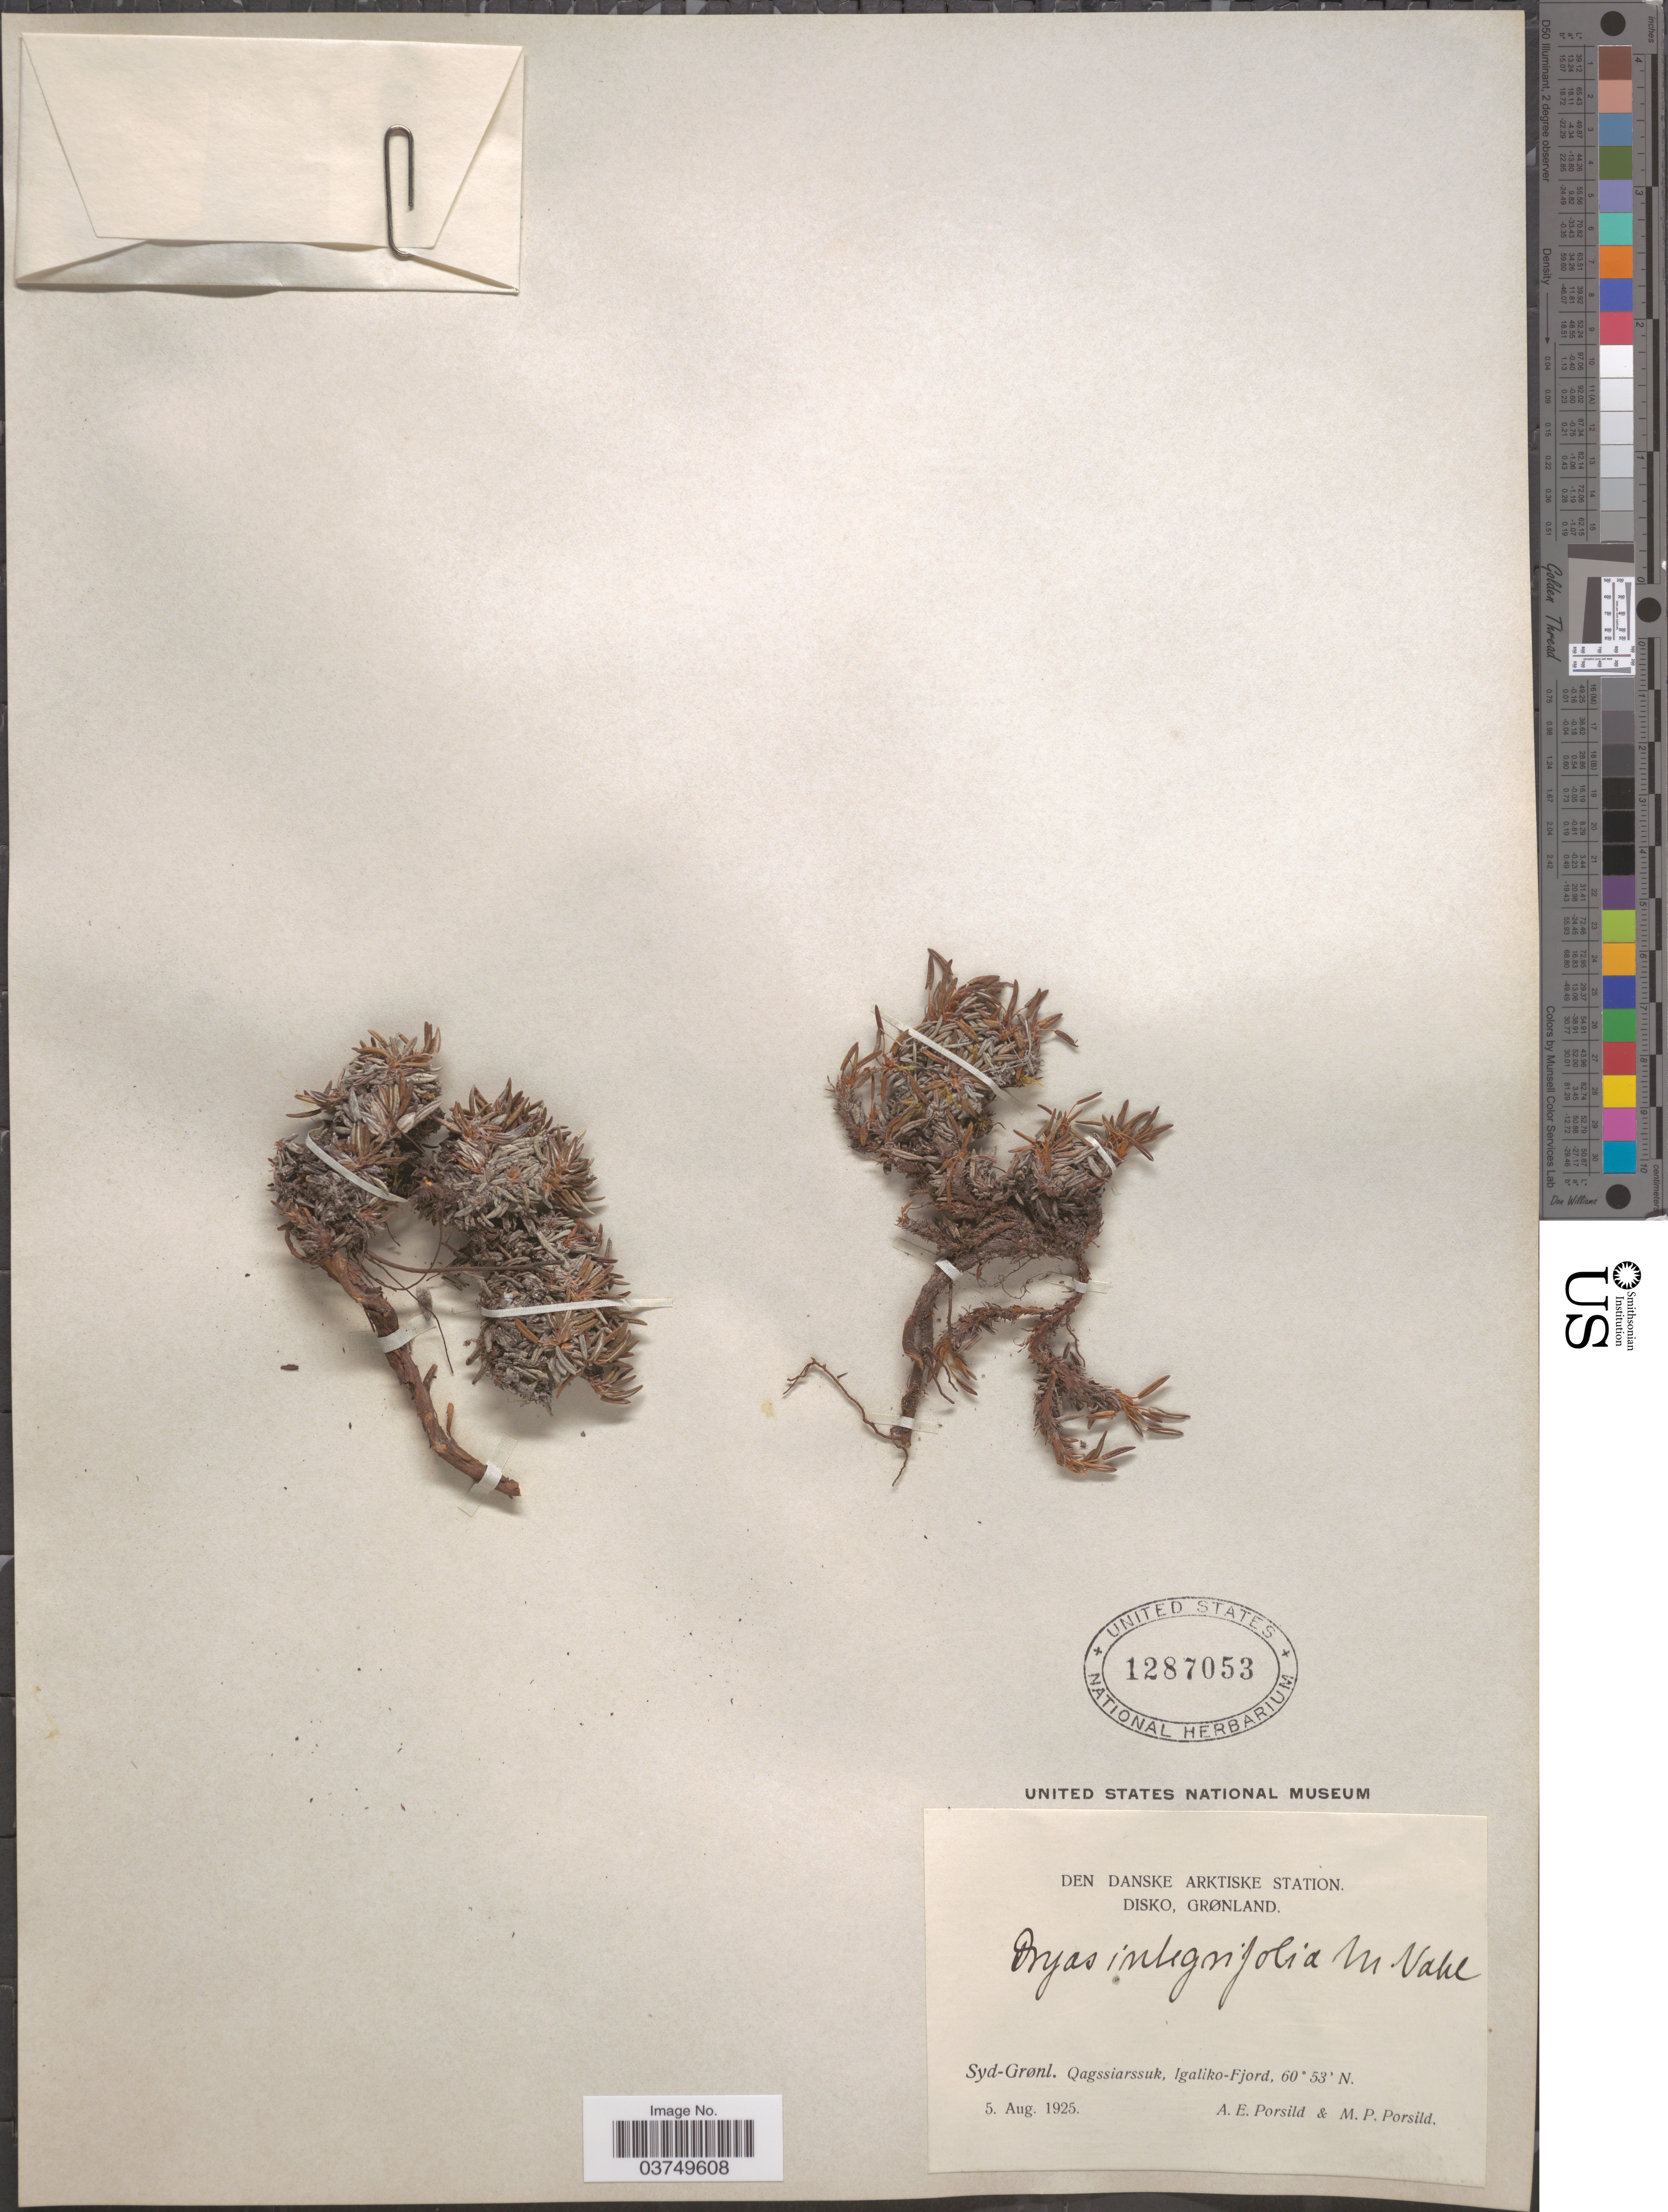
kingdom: Plantae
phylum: Tracheophyta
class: Magnoliopsida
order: Rosales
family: Rosaceae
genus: Dryas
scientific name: Dryas integrifolia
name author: Vahl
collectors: A. E. Porsild & M. P. Porsild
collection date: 1925-08-05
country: Greenland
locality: Den Danske Arktiske Station. Disko, Grønland. Syd-Grønl. Qagssiarssuk, Igaliko-Fjord.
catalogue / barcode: US 1287053